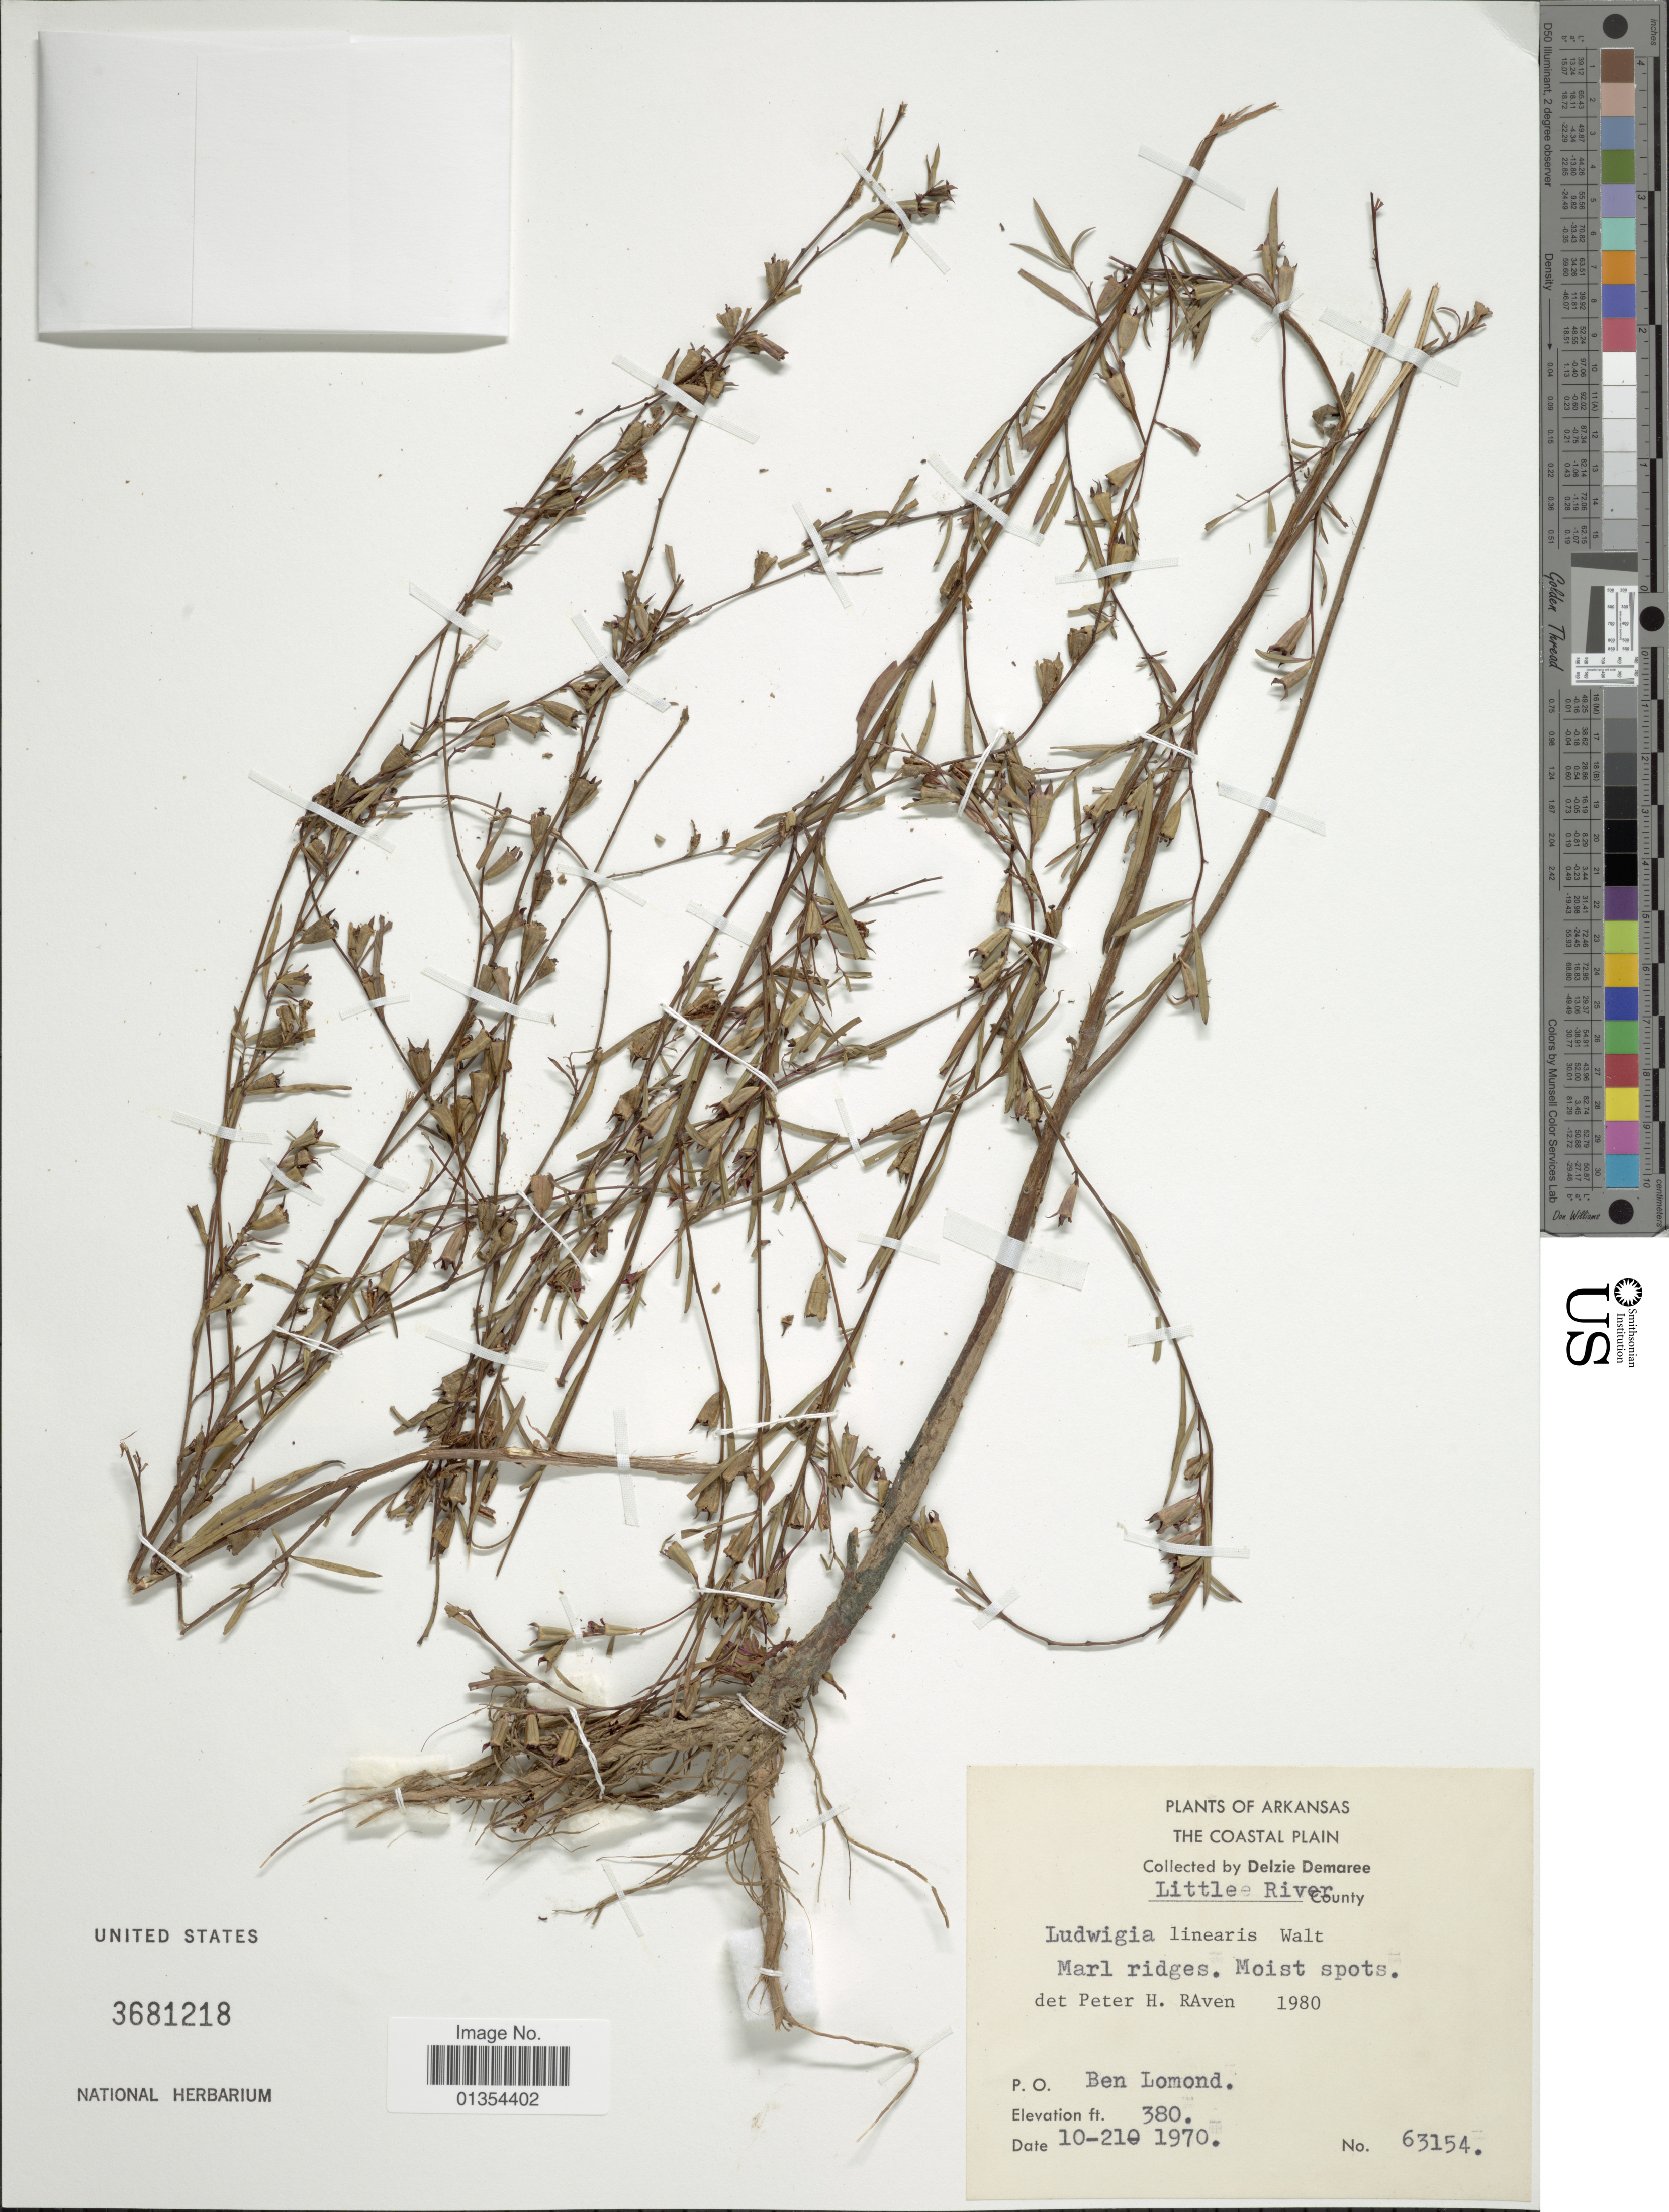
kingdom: Plantae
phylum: Tracheophyta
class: Magnoliopsida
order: Myrtales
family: Onagraceae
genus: Ludwigia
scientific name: Ludwigia linearis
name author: Walter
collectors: D. Demaree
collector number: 63154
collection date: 1970-10-21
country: United States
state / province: Arkansas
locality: The Coastal Plain, Little River County, P.O. Ben Lomond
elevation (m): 116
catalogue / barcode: US 3681218